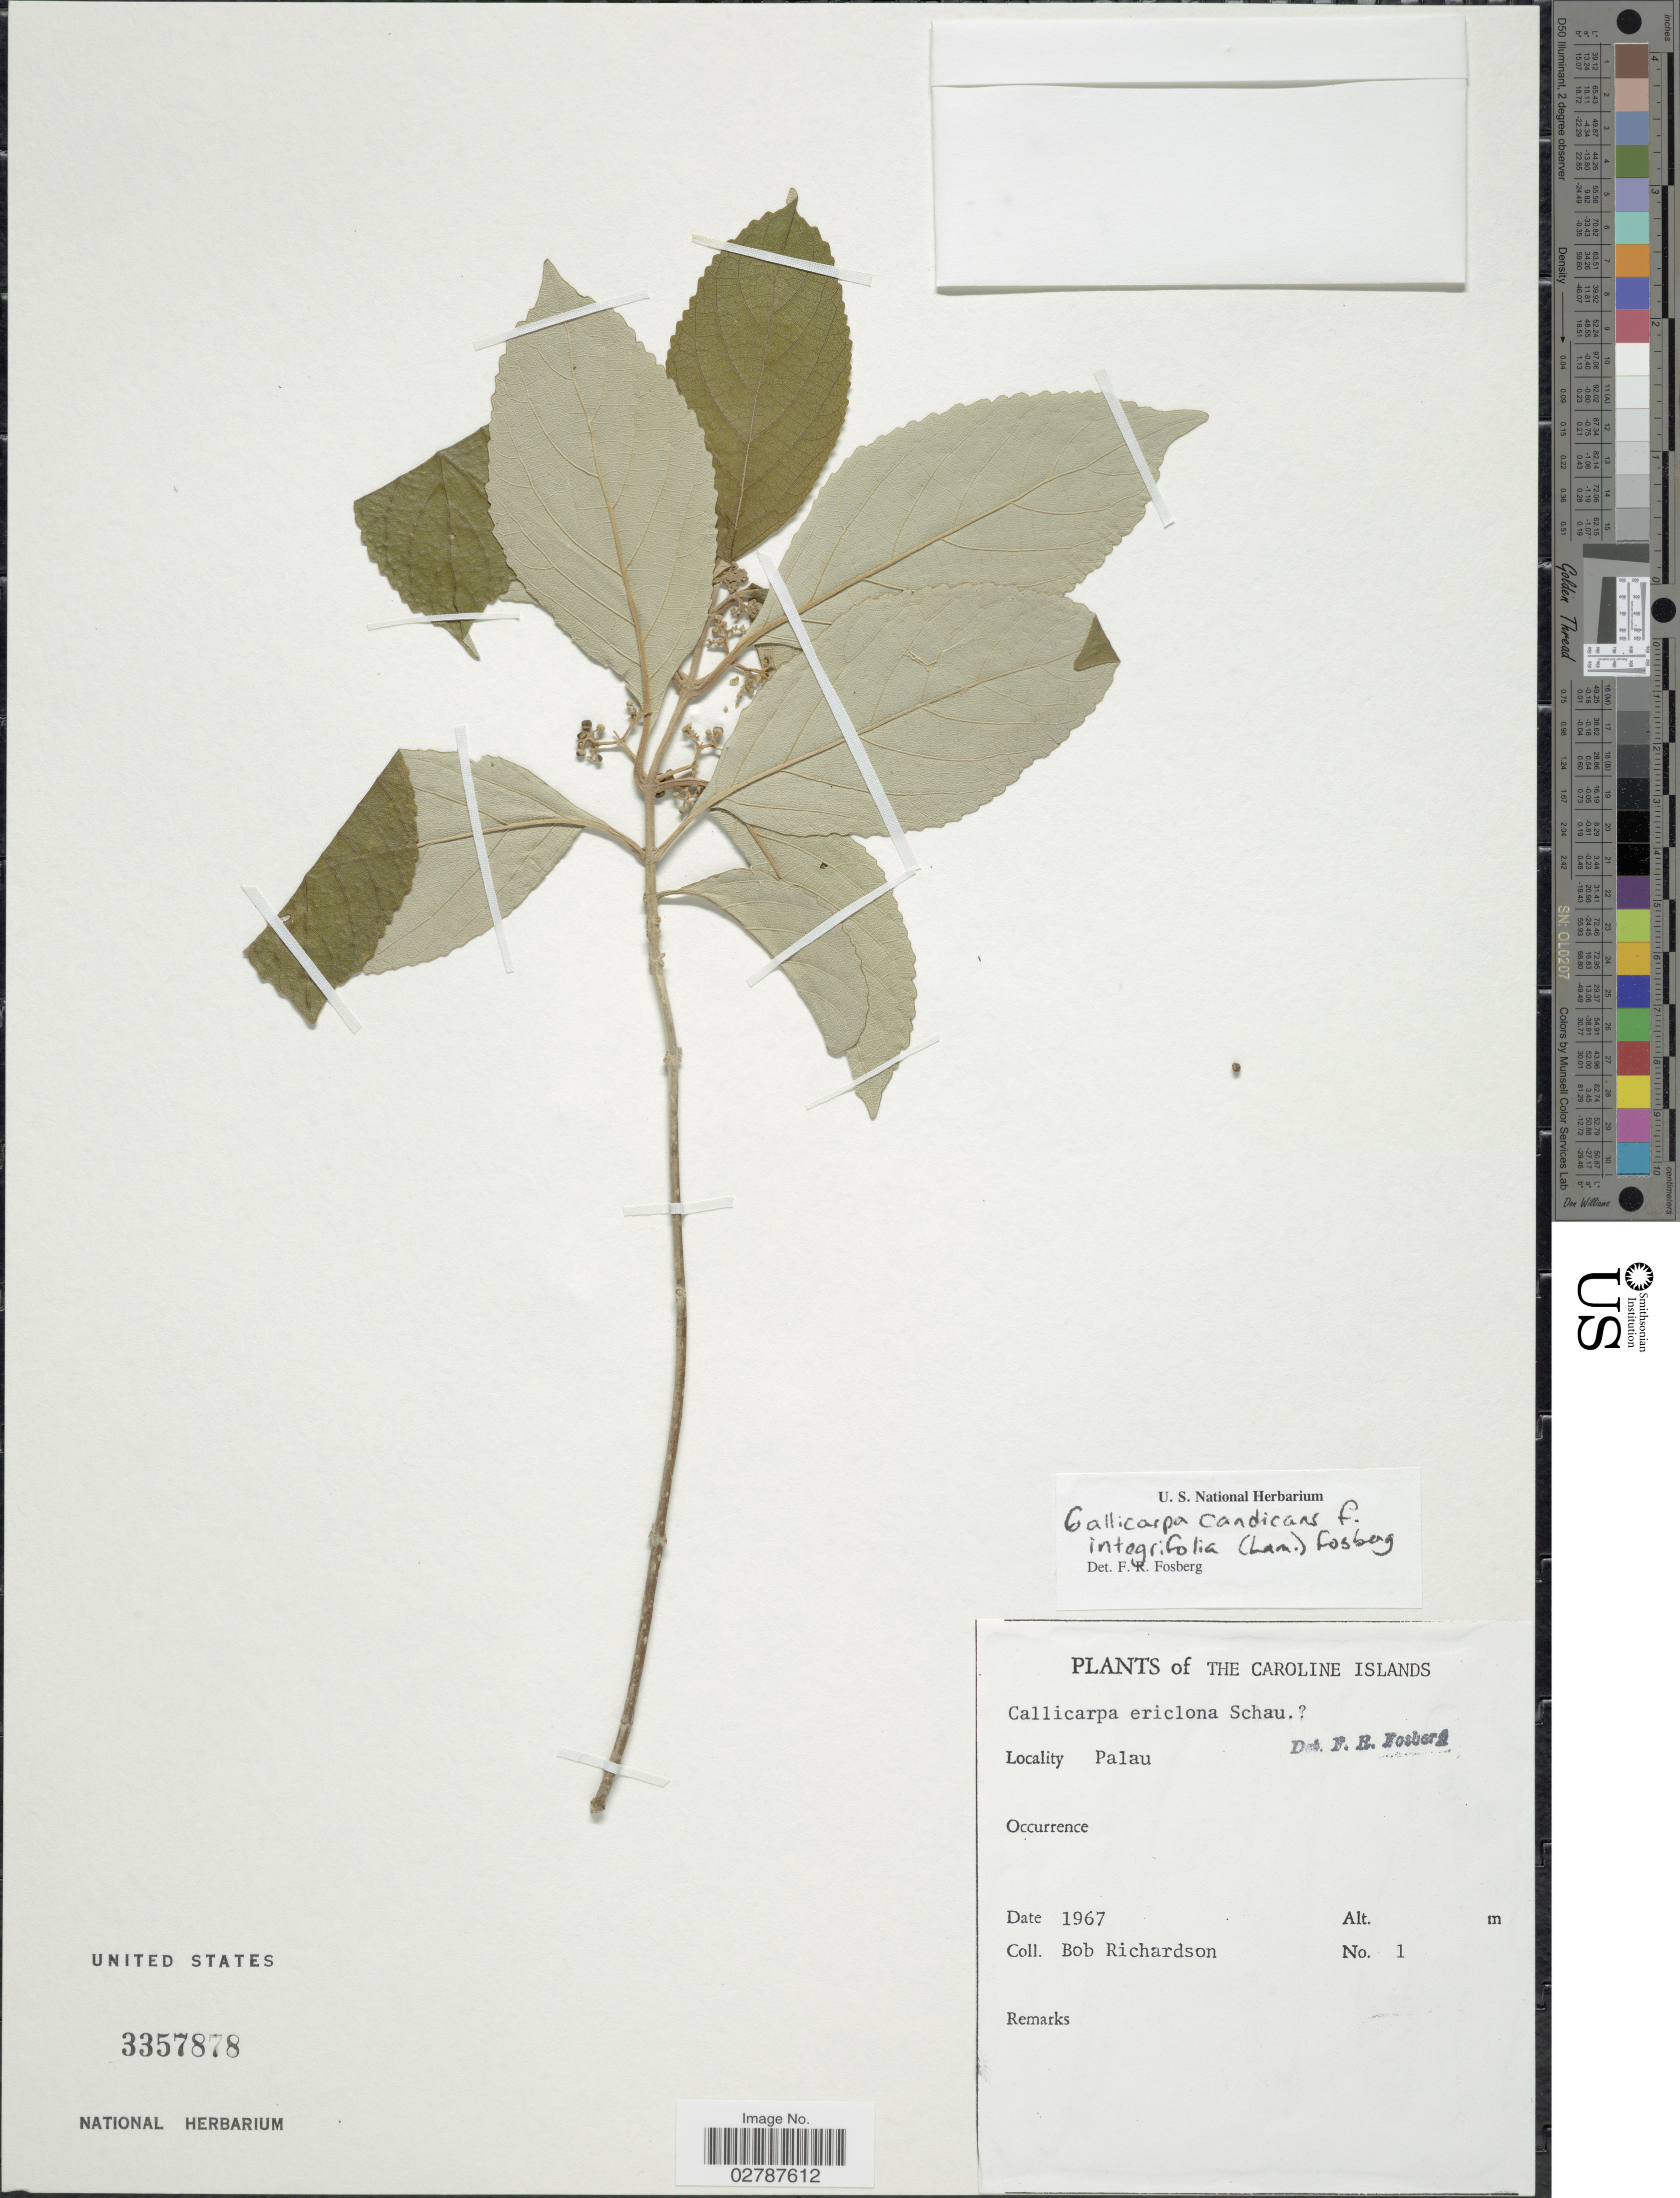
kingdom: Plantae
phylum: Tracheophyta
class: Magnoliopsida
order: Lamiales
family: Lamiaceae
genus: Callicarpa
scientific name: Callicarpa candicans var. integrifolia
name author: (Lam.) Fosberg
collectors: B. Richardson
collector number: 1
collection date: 1967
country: Palau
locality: The Caroline Islands. Palau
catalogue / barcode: US 3357878